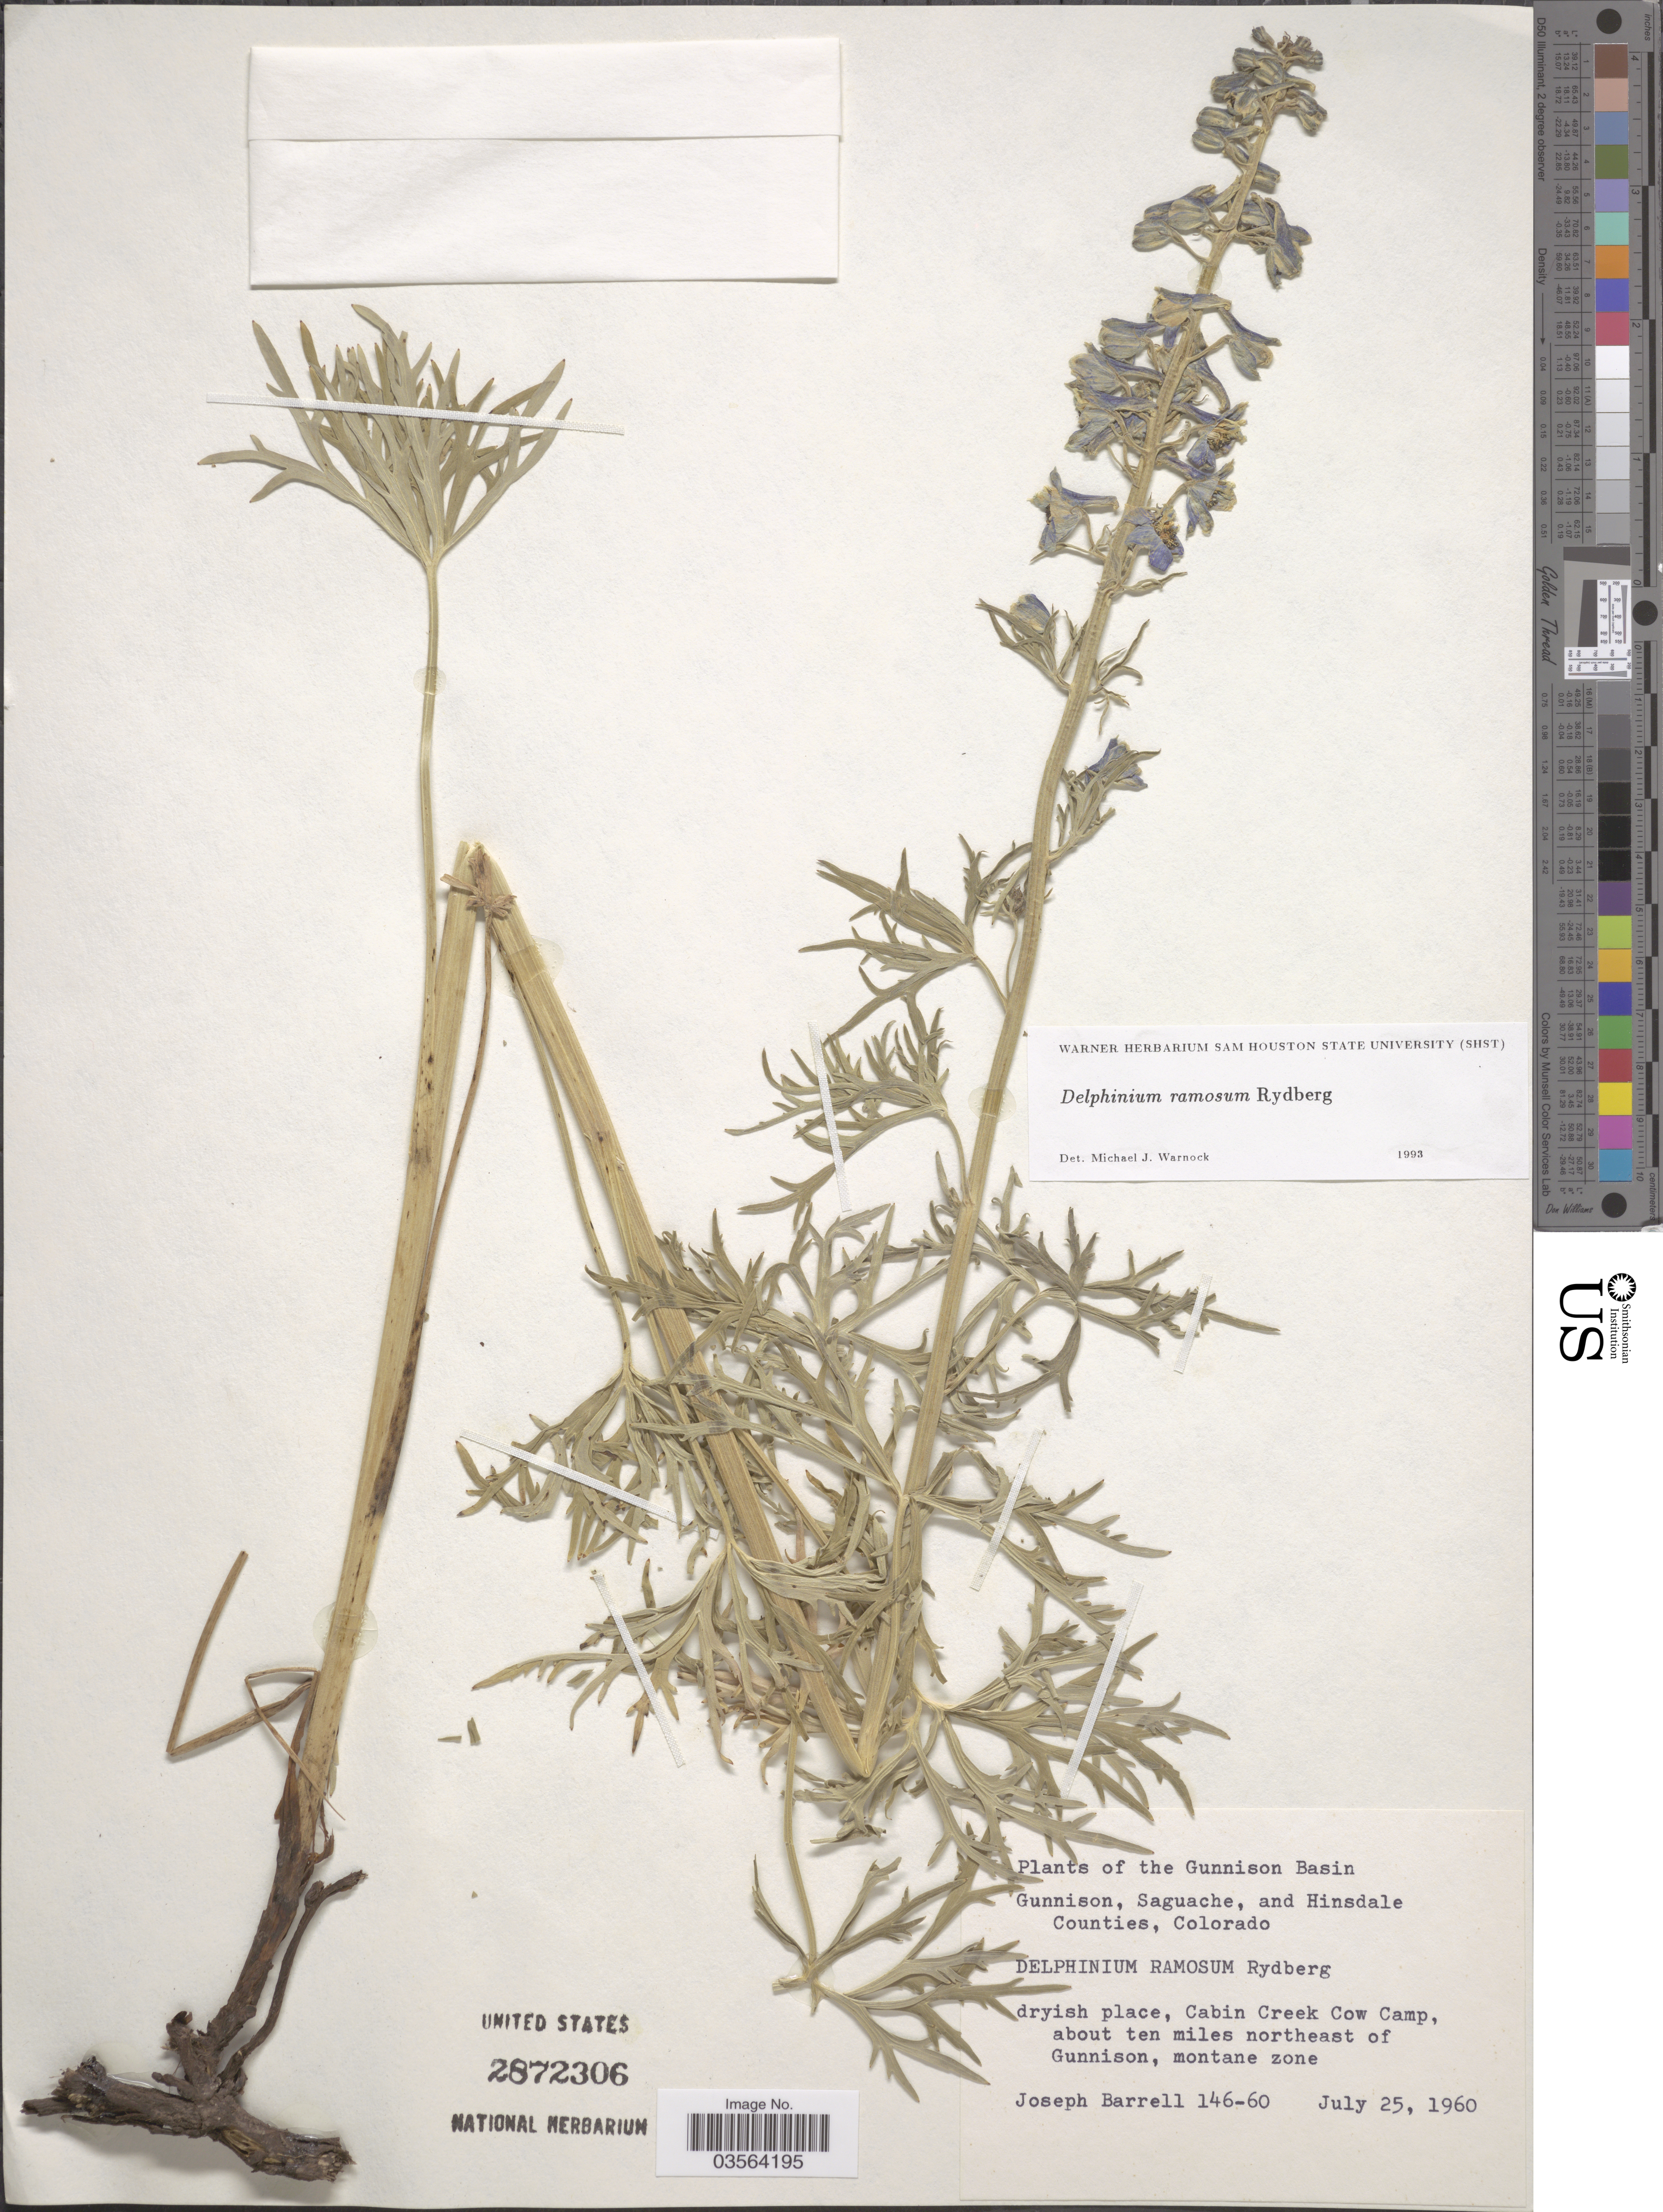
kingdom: Plantae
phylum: Tracheophyta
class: Magnoliopsida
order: Ranunculales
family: Ranunculaceae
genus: Delphinium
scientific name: Delphinium ramosum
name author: Rydb.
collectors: J. Barrell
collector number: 146-60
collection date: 1960-07-25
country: United States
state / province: Colorado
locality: The Gunnison Basin. Cabin Creek Cow Camp, about ten miles northeast of Gunnison, montane zone.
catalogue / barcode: US 2872306